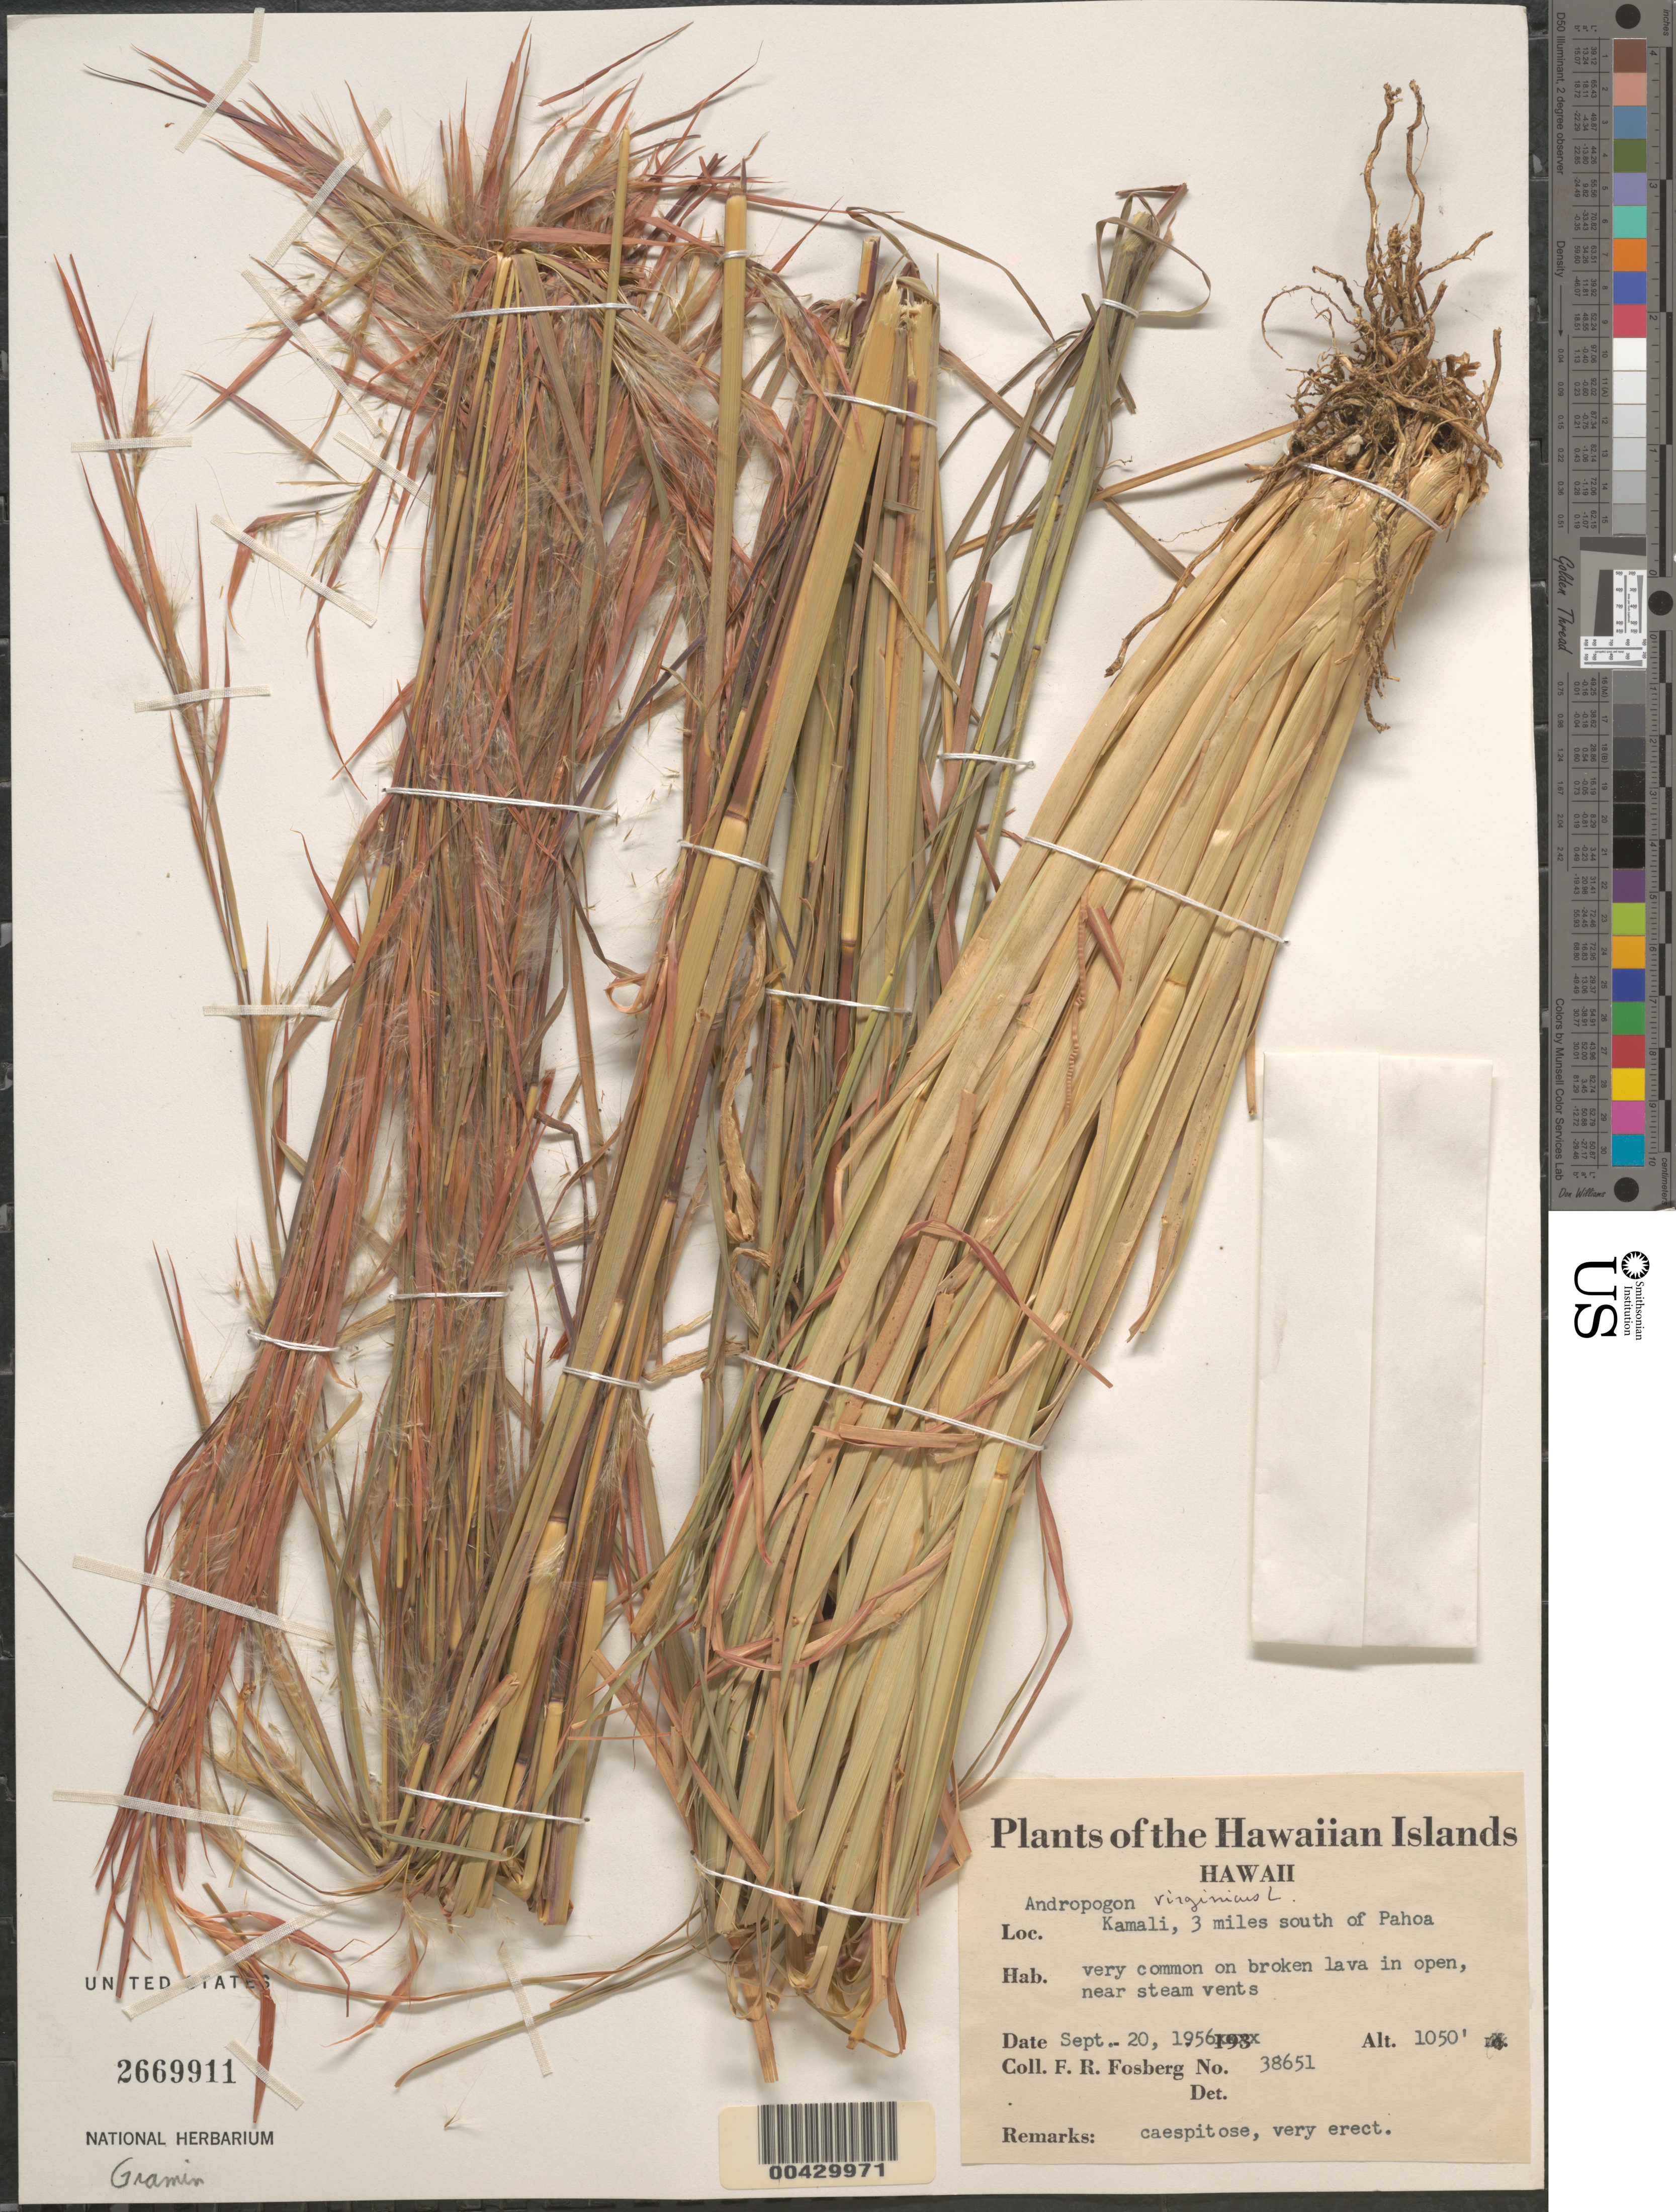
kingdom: Plantae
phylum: Tracheophyta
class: Liliopsida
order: Poales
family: Poaceae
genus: Andropogon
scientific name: Andropogon virginicus var. virginicus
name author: L.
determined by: Faccenda, K.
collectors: F. R. Fosberg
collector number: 38651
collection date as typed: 20 Sep 1956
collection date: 1956-09-20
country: United States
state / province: Hawaii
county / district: Hawaii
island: Hawaii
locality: Kamali, 3 mi south of Pahoa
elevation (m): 320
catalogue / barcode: US 2669911